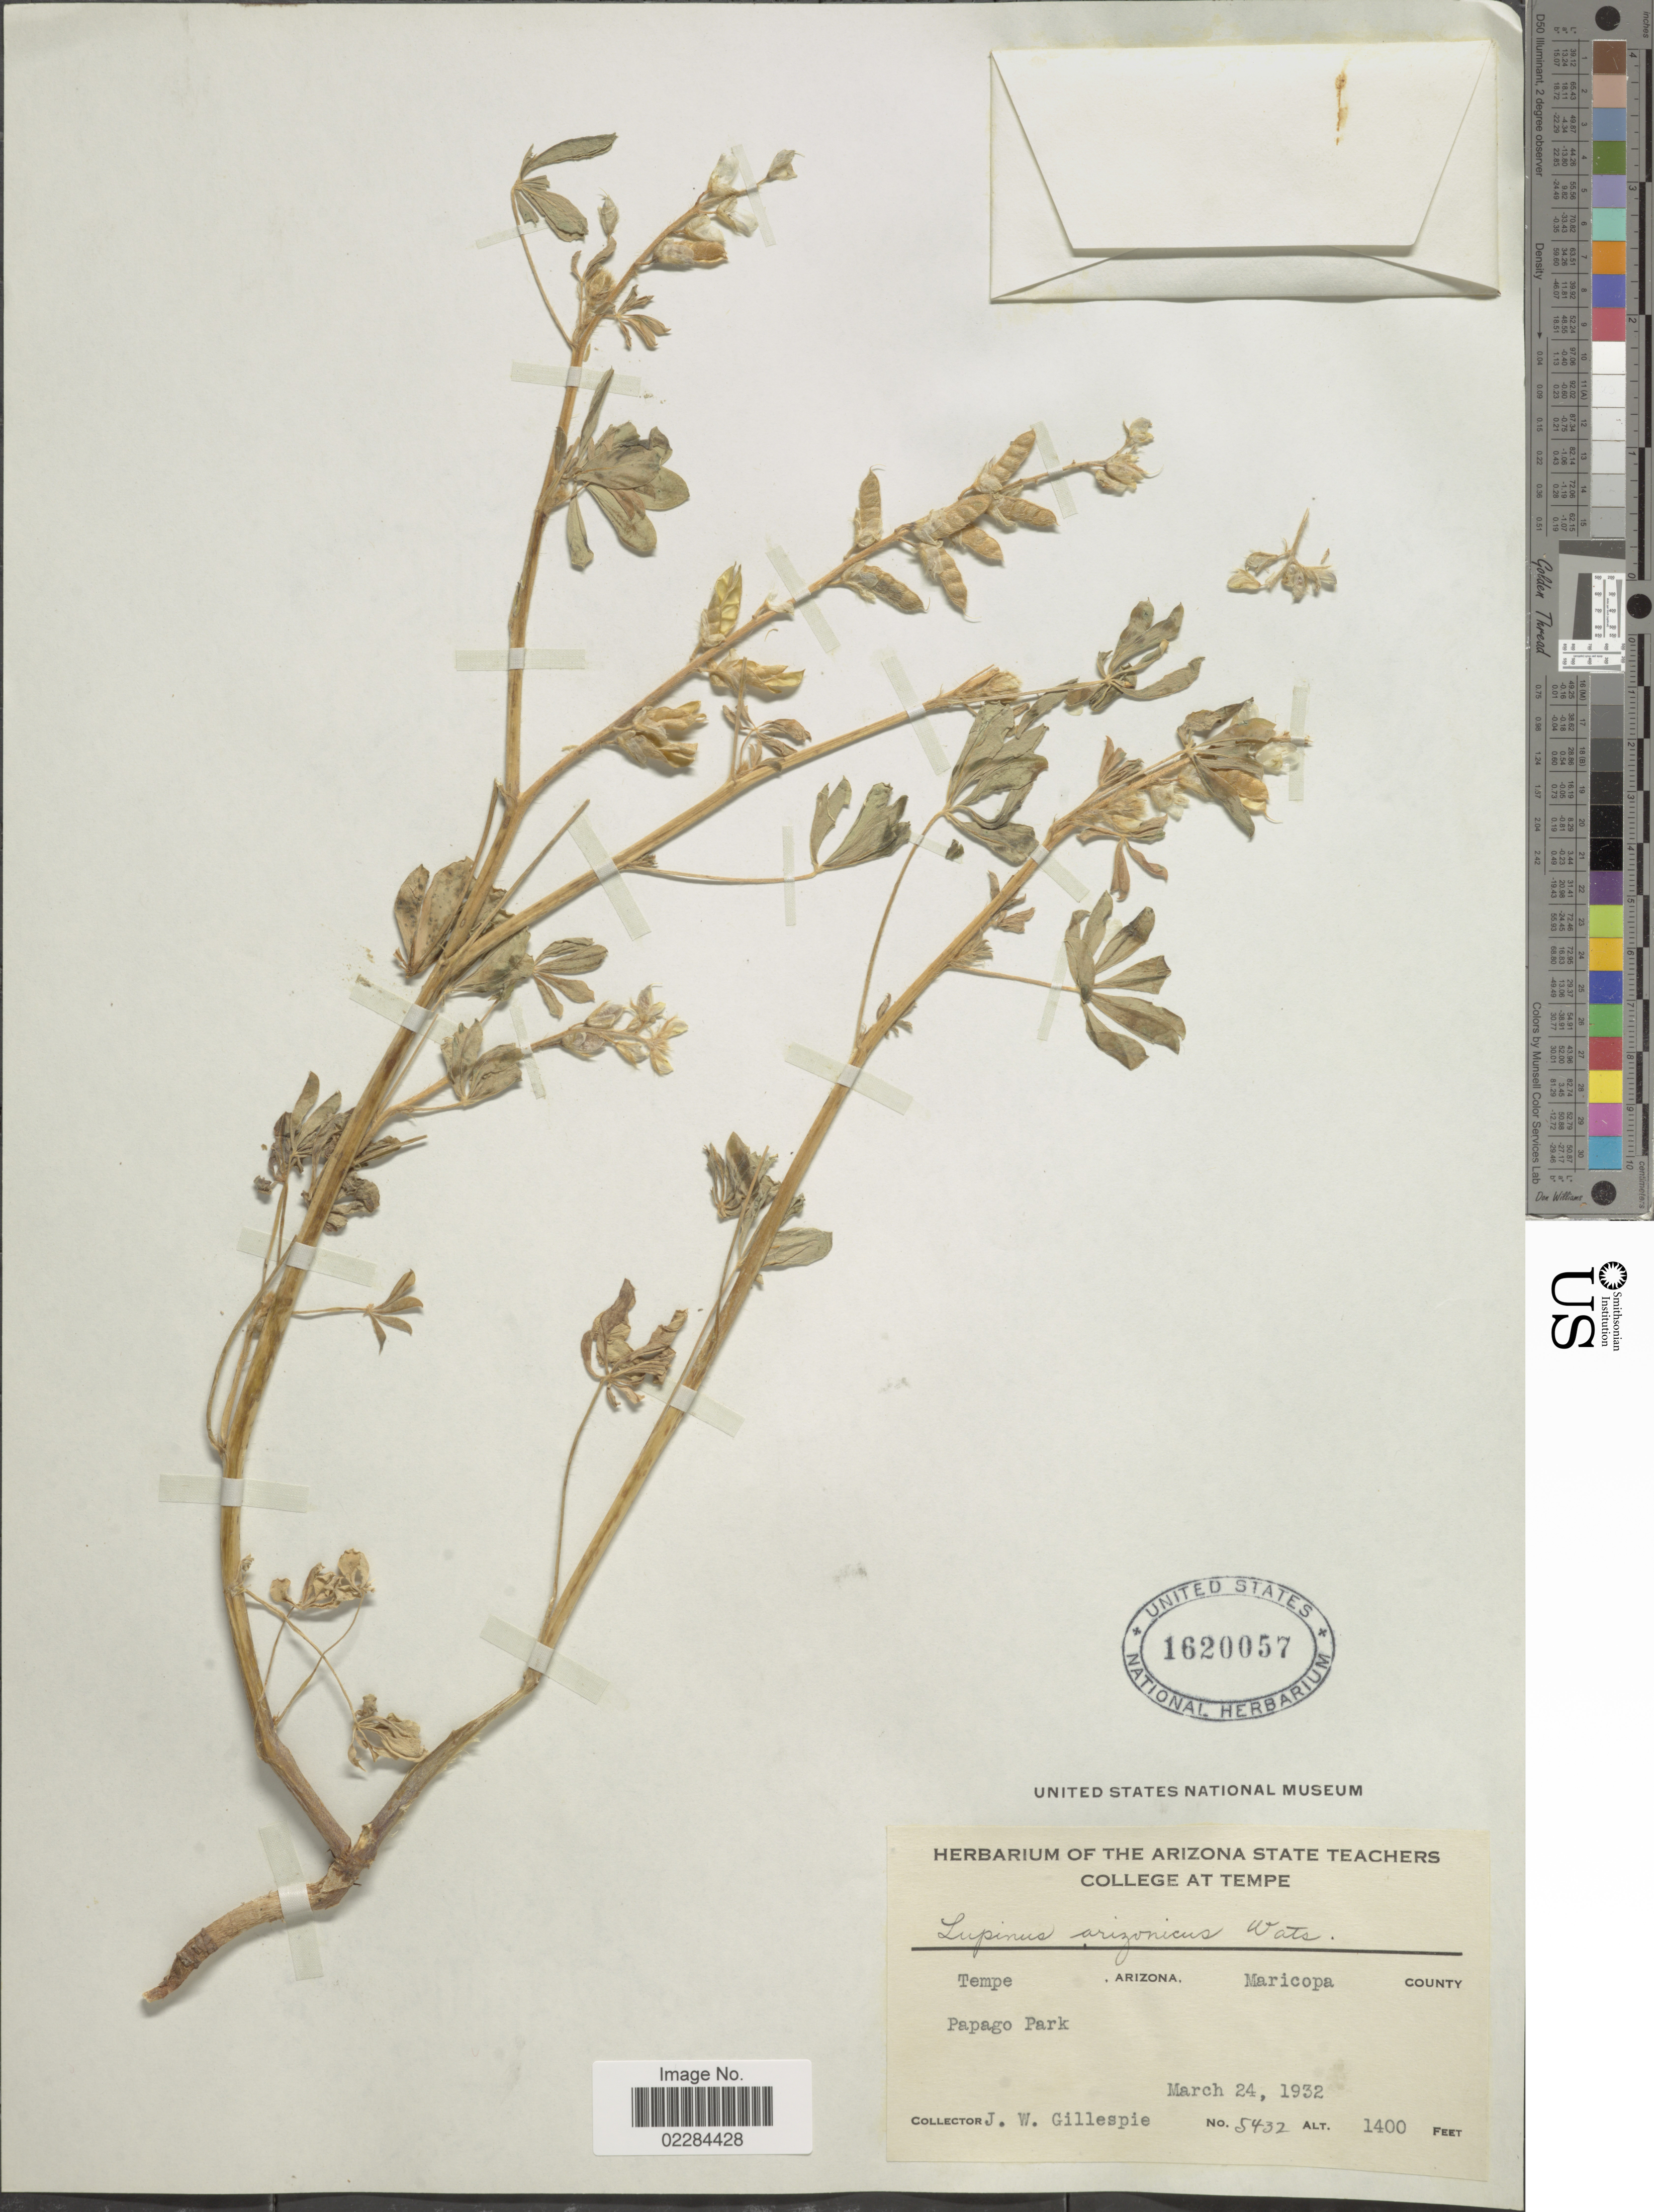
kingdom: Plantae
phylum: Tracheophyta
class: Magnoliopsida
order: Fabales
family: Fabaceae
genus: Lupinus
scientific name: Lupinus arizonicus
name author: (S. Watson) S. Watson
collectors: J. W. Gillespie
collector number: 5432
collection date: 1932-03-24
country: United States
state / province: Arizona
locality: Tempe. Maricopa County. Papago Park.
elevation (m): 427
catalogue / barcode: US 1620057